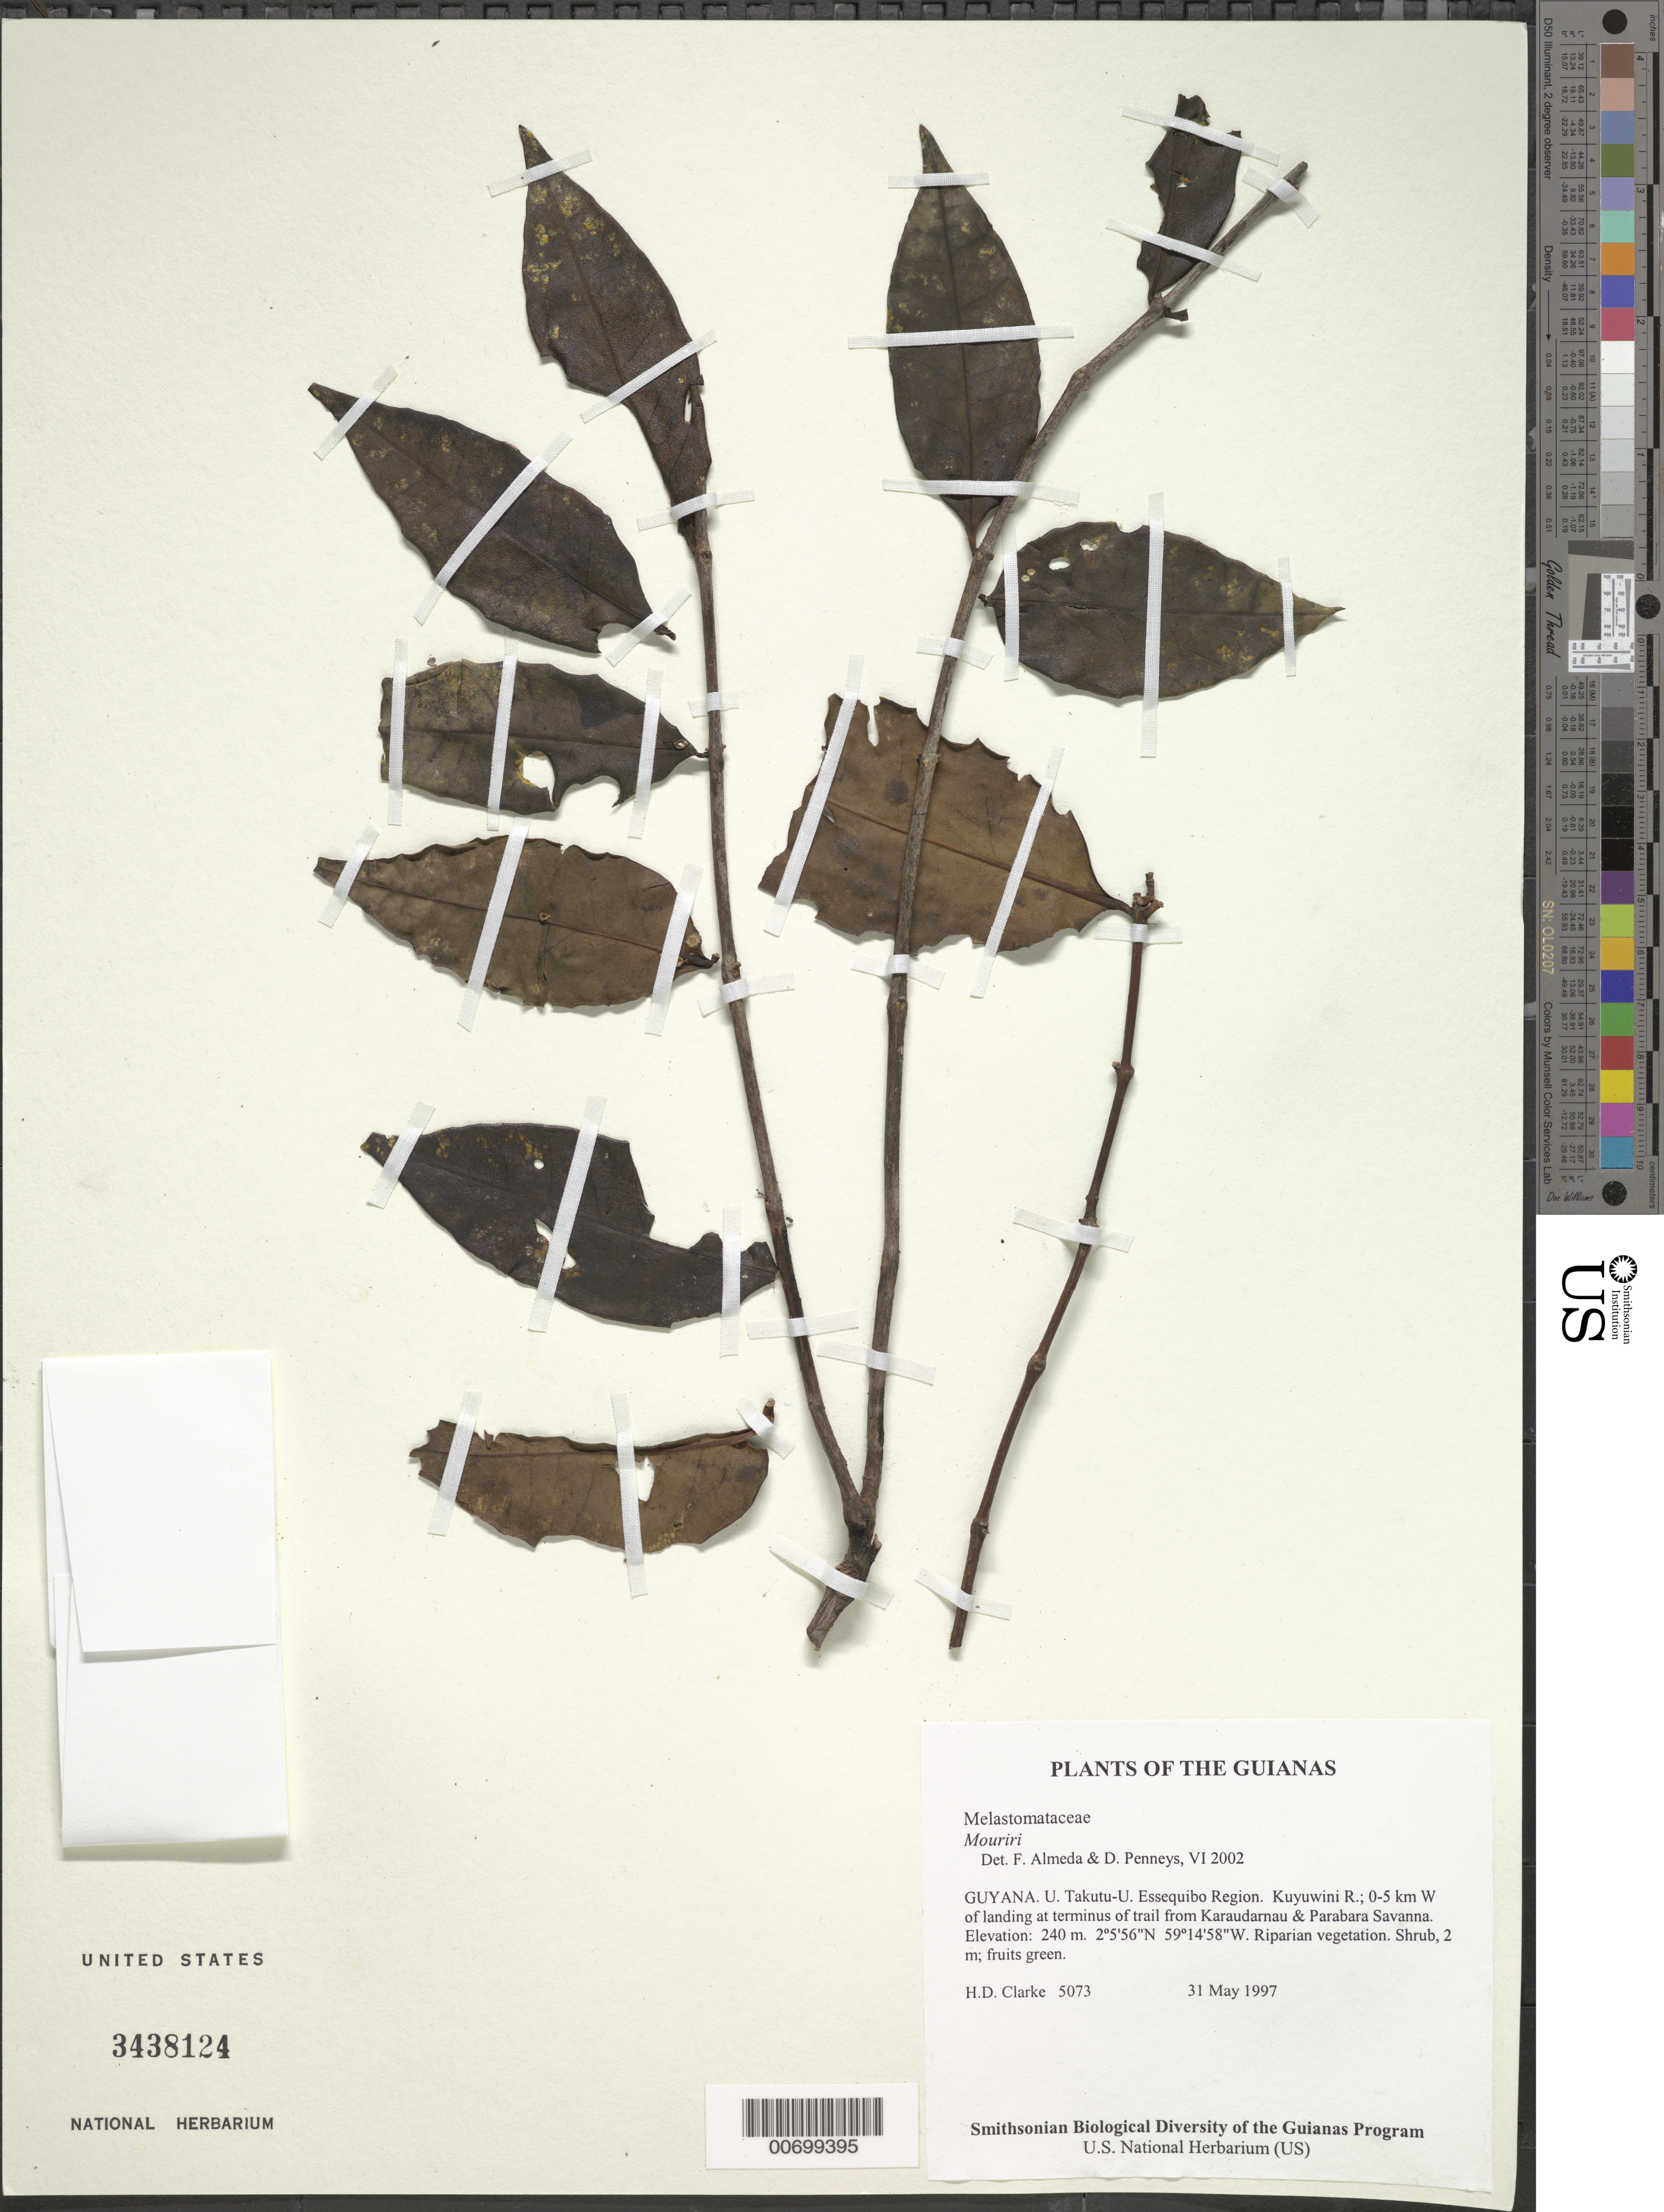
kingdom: Plantae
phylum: Tracheophyta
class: Magnoliopsida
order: Myrtales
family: Melastomataceae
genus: Mouriri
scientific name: Mouriri sp.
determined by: Almeda, F.; Penneys, D. S.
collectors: H. D. Clarke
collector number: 5073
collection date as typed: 31 May 1997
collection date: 1997-05-31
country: Guyana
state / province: U. Takutu-U. Essequibo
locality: Kuyuwini R.; 0-5 km W of landing at terminus of trail from Karaudarnau & Parabara Savanna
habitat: Riparian vegetation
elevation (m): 240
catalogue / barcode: US 3438124